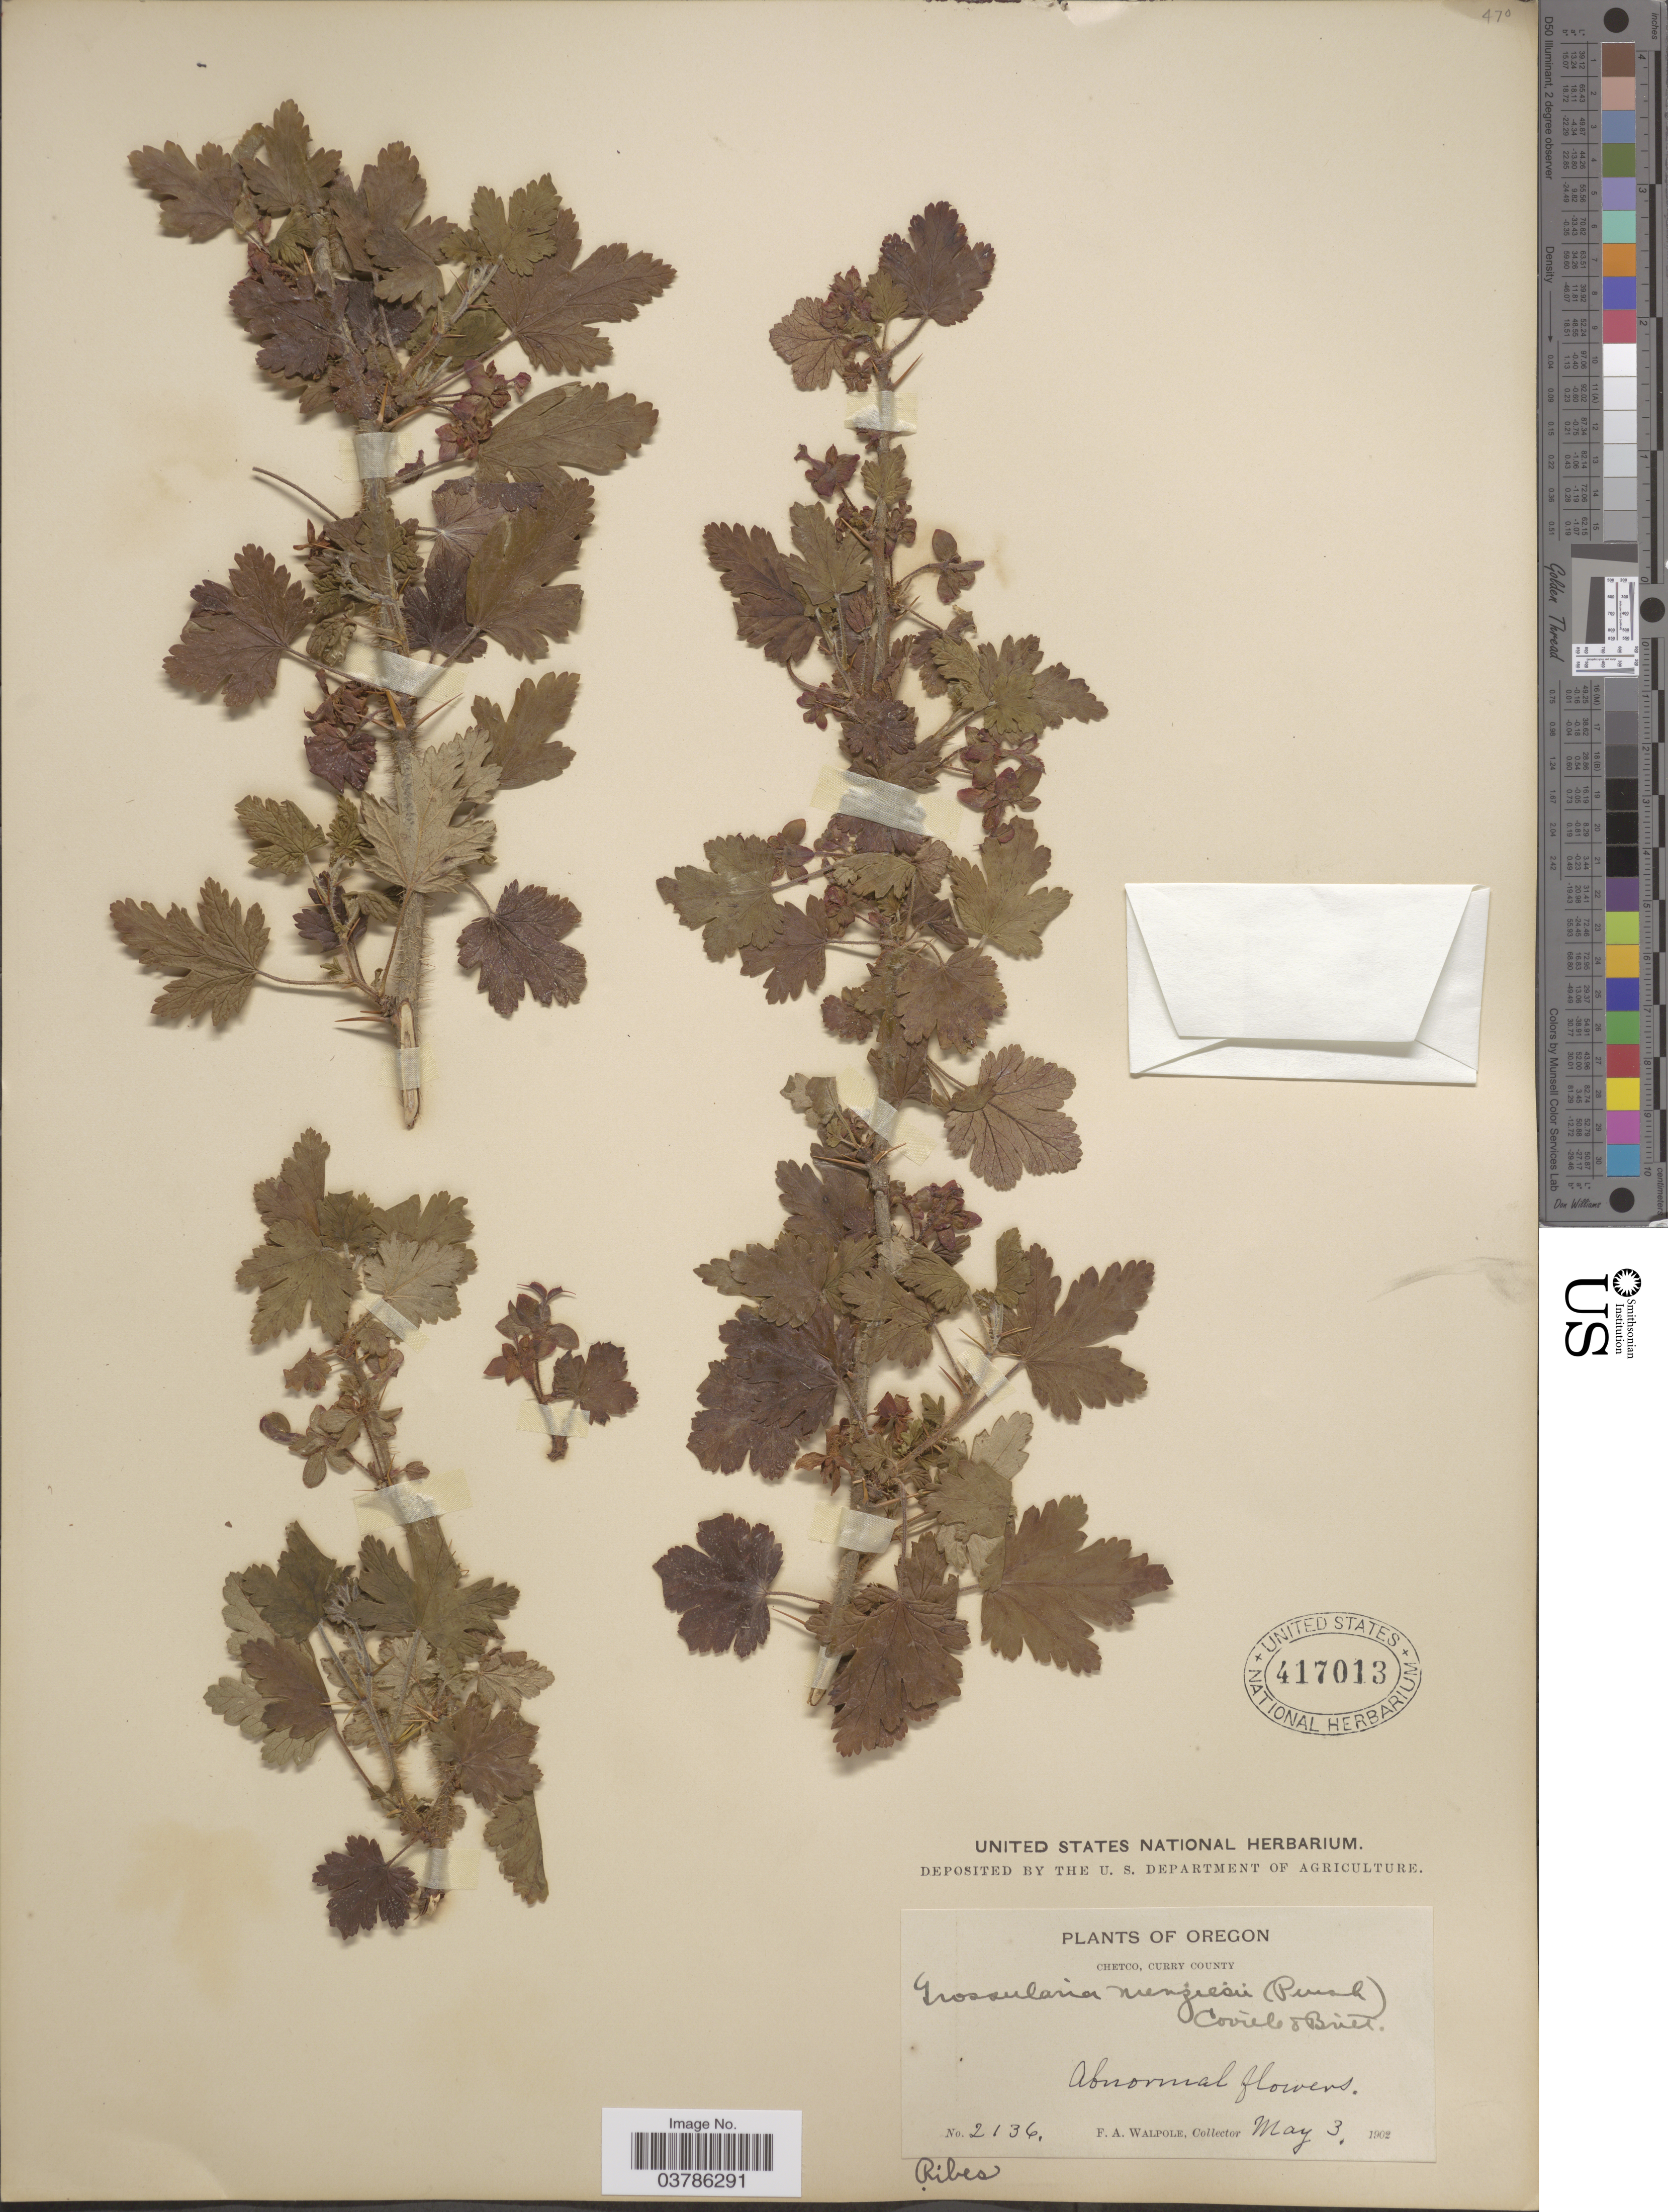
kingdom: Plantae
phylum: Tracheophyta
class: Magnoliopsida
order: Saxifragales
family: Grossulariaceae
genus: Ribes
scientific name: Ribes menziesii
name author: Pursh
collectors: F. Walpole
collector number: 2136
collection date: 1902-05-03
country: United States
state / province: Oregon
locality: Chetco, Curry County.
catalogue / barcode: US 417013